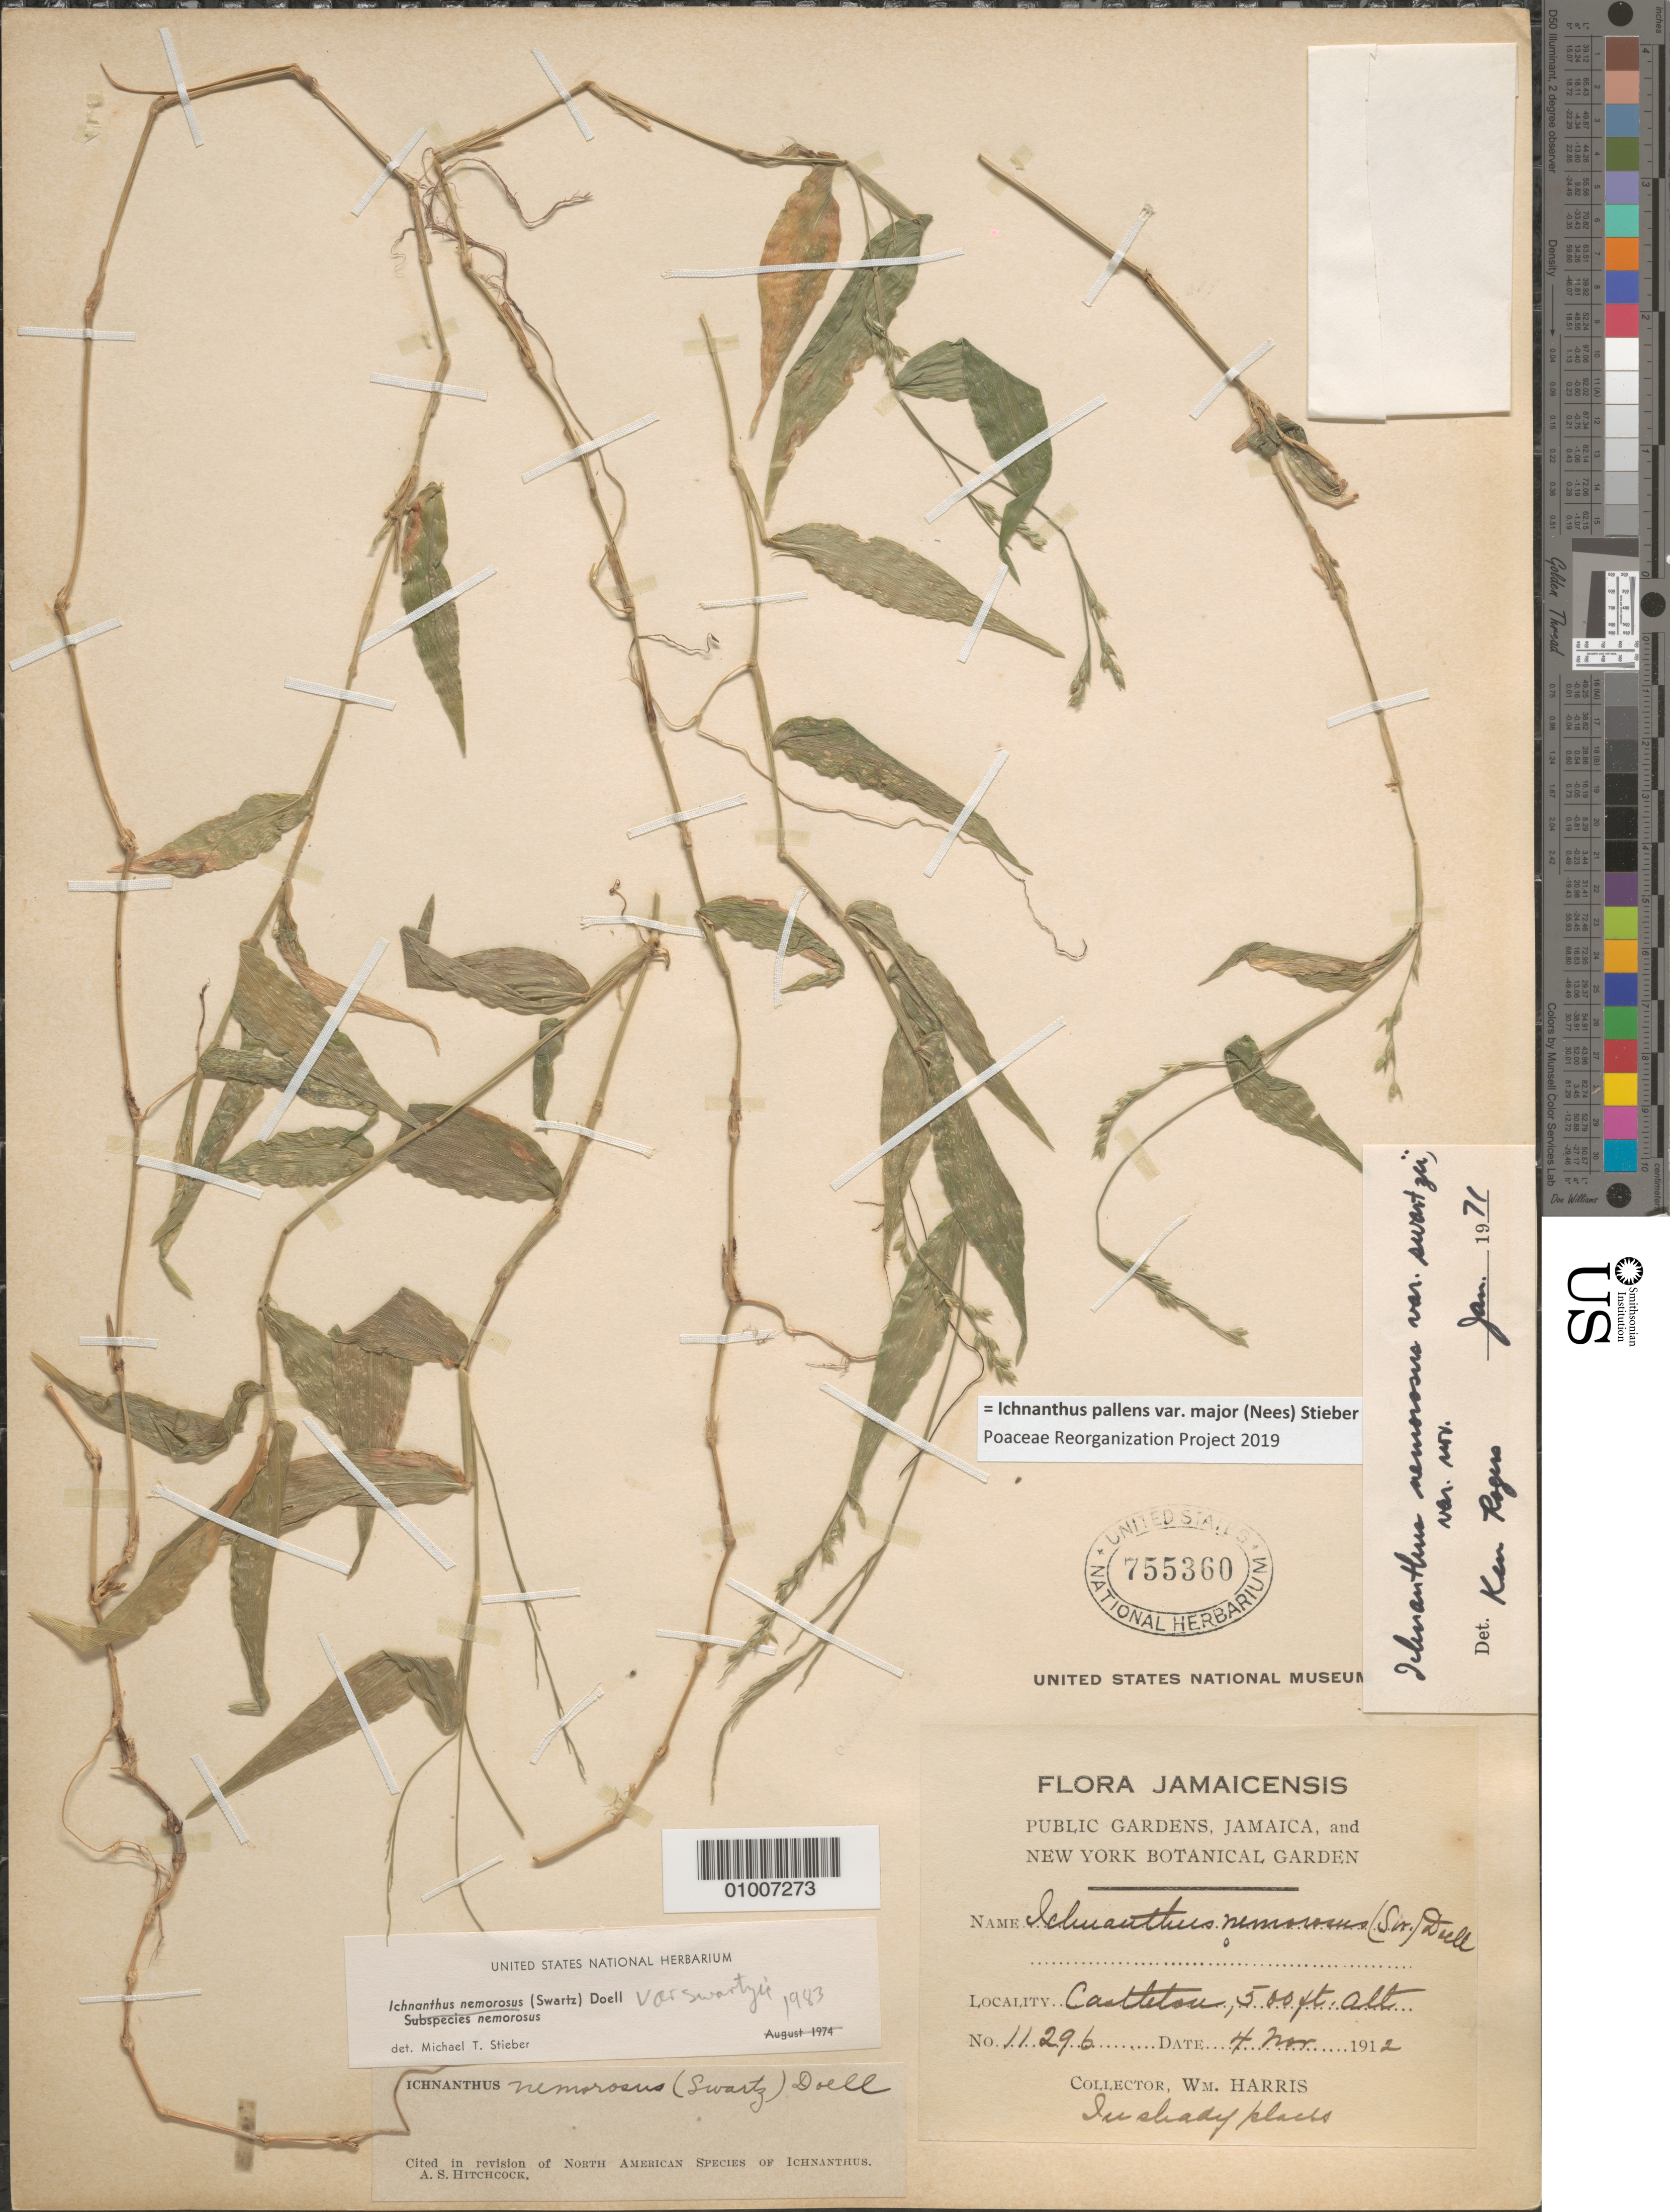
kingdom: Plantae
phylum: Tracheophyta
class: Liliopsida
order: Poales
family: Poaceae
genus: Ichnanthus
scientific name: Ichnanthus nemorosus var. swartzii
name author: K.E. Rogers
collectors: W. Harris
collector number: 11296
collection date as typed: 04 Nov 1912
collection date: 1912-11-04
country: Jamaica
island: Jamaica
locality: Castleton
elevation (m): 152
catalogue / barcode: US 755360